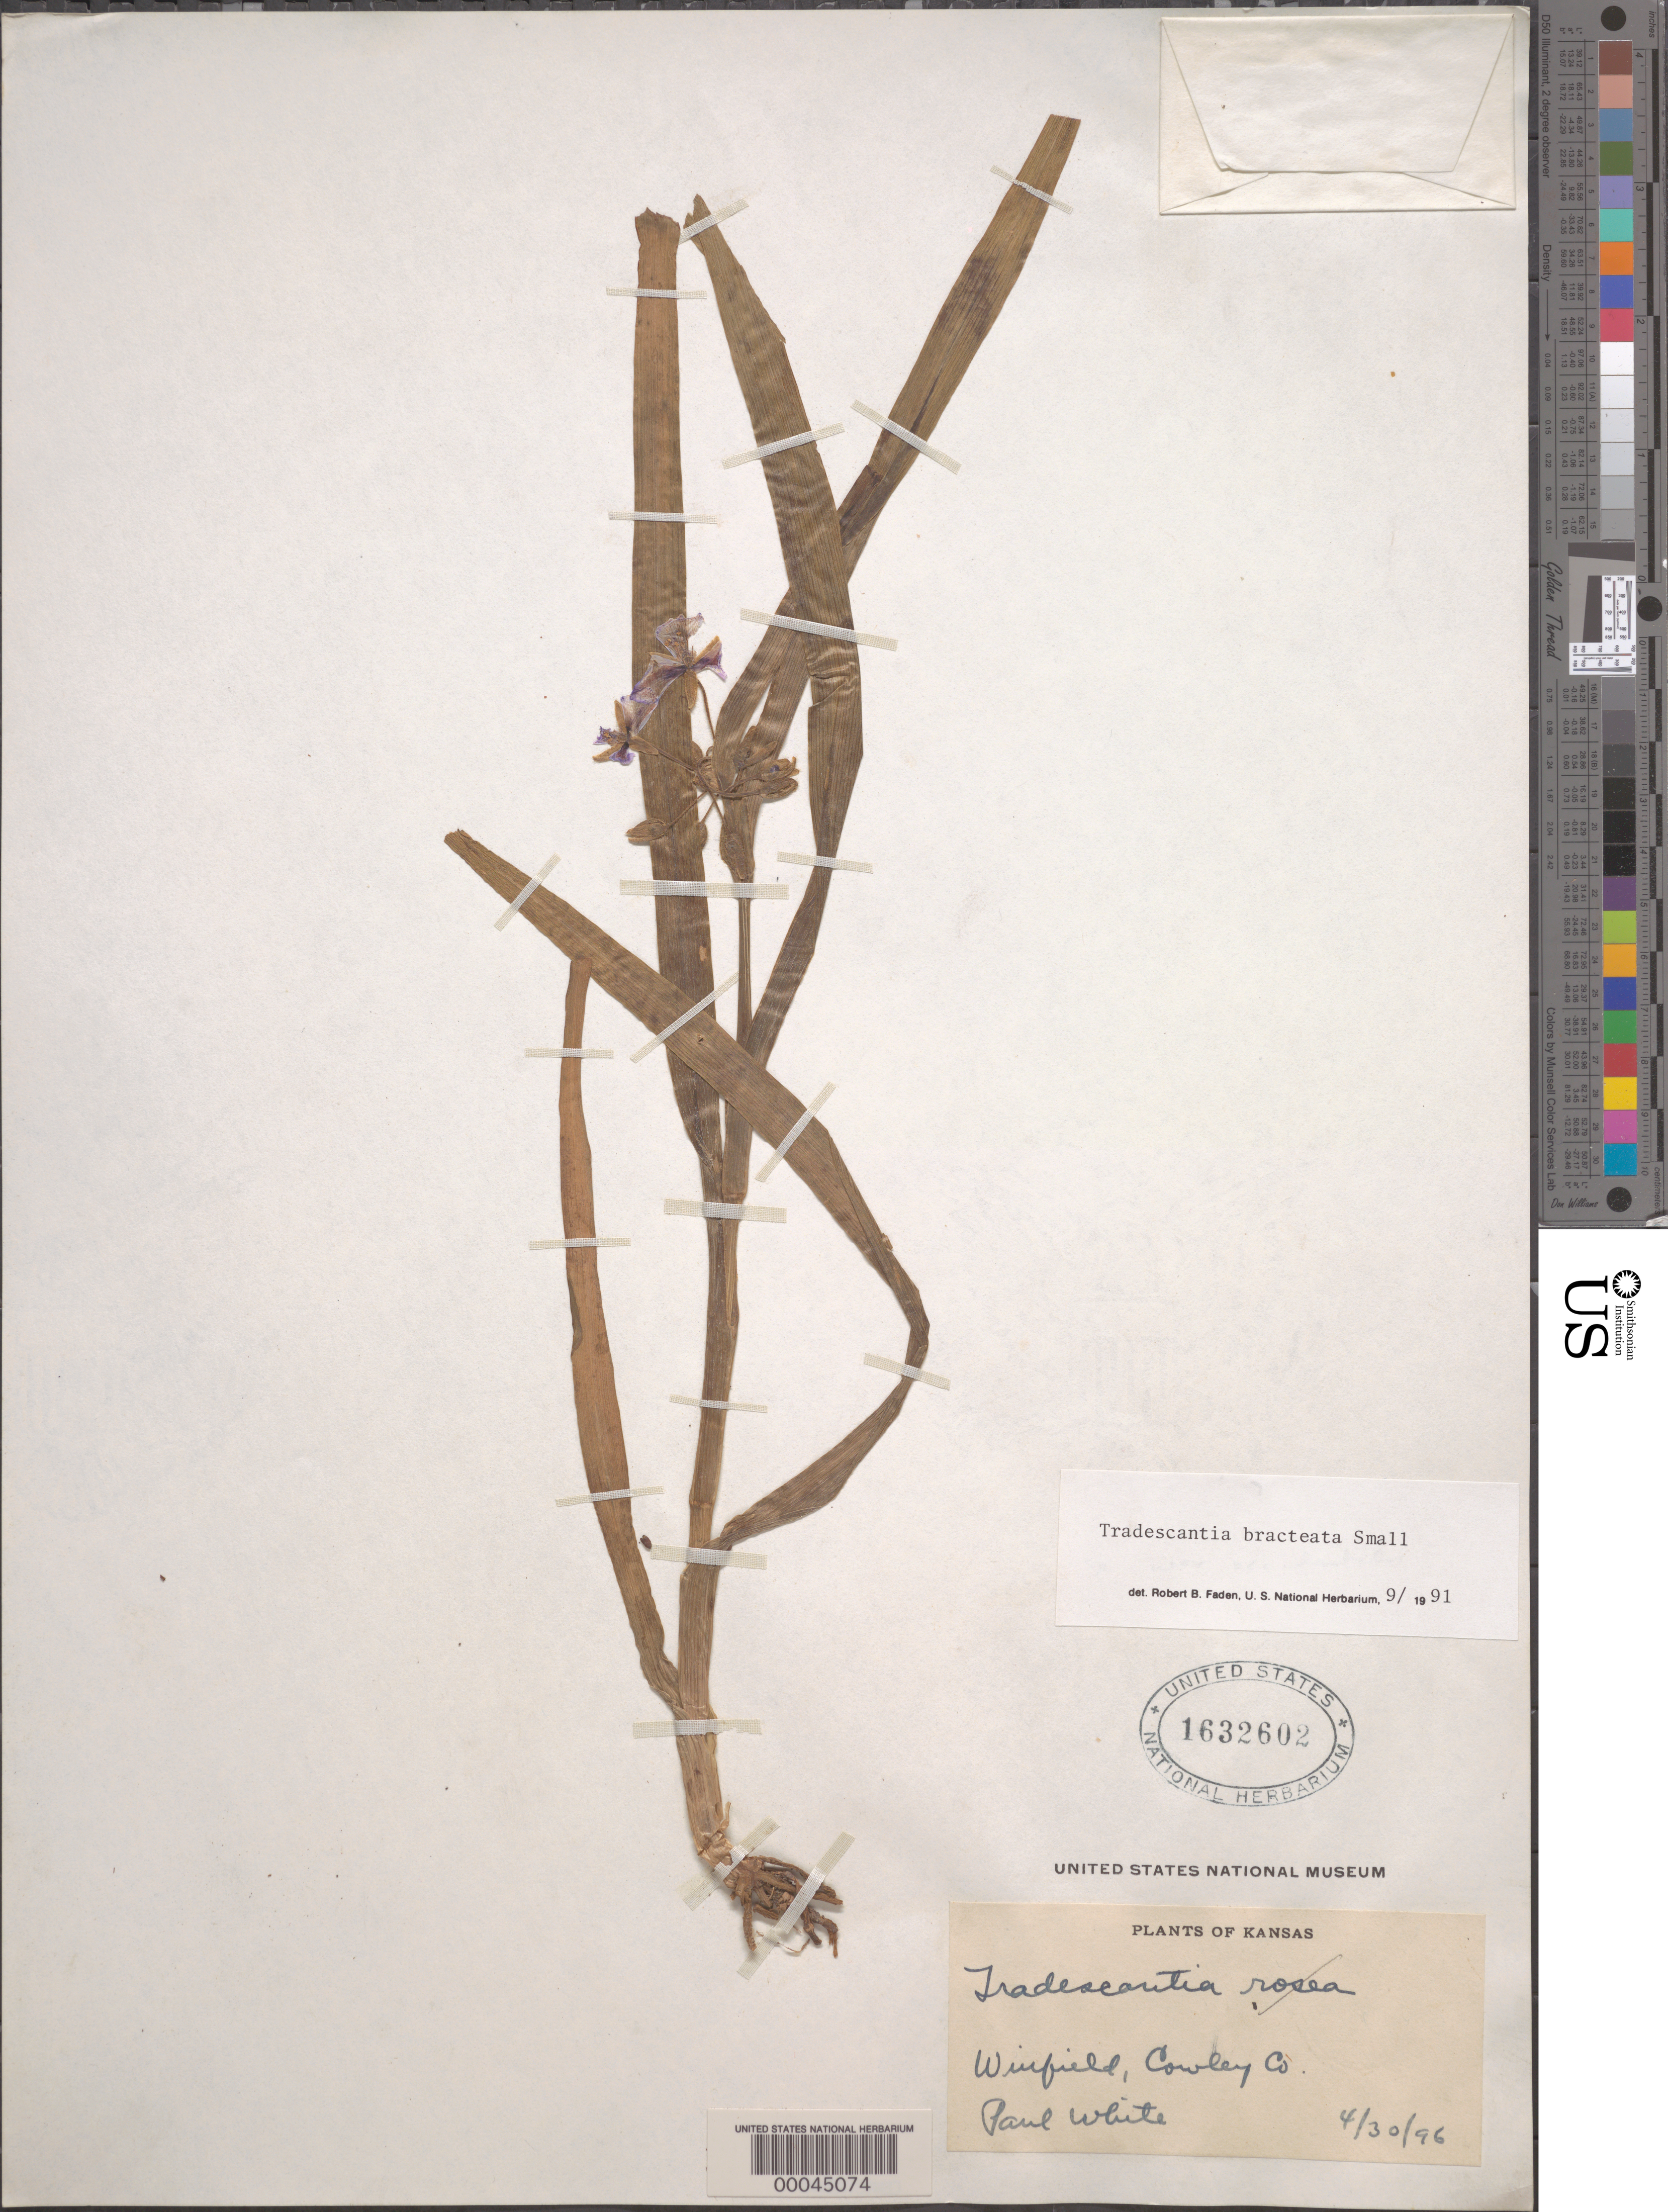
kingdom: Plantae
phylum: Tracheophyta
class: Liliopsida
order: Commelinales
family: Commelinaceae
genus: Tradescantia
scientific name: Tradescantia bracteata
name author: Small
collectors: P. J. White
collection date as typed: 30 Apr 1896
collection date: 1896-04-30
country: United States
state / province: Kansas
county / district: Cowley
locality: Winfield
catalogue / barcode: US 1632602